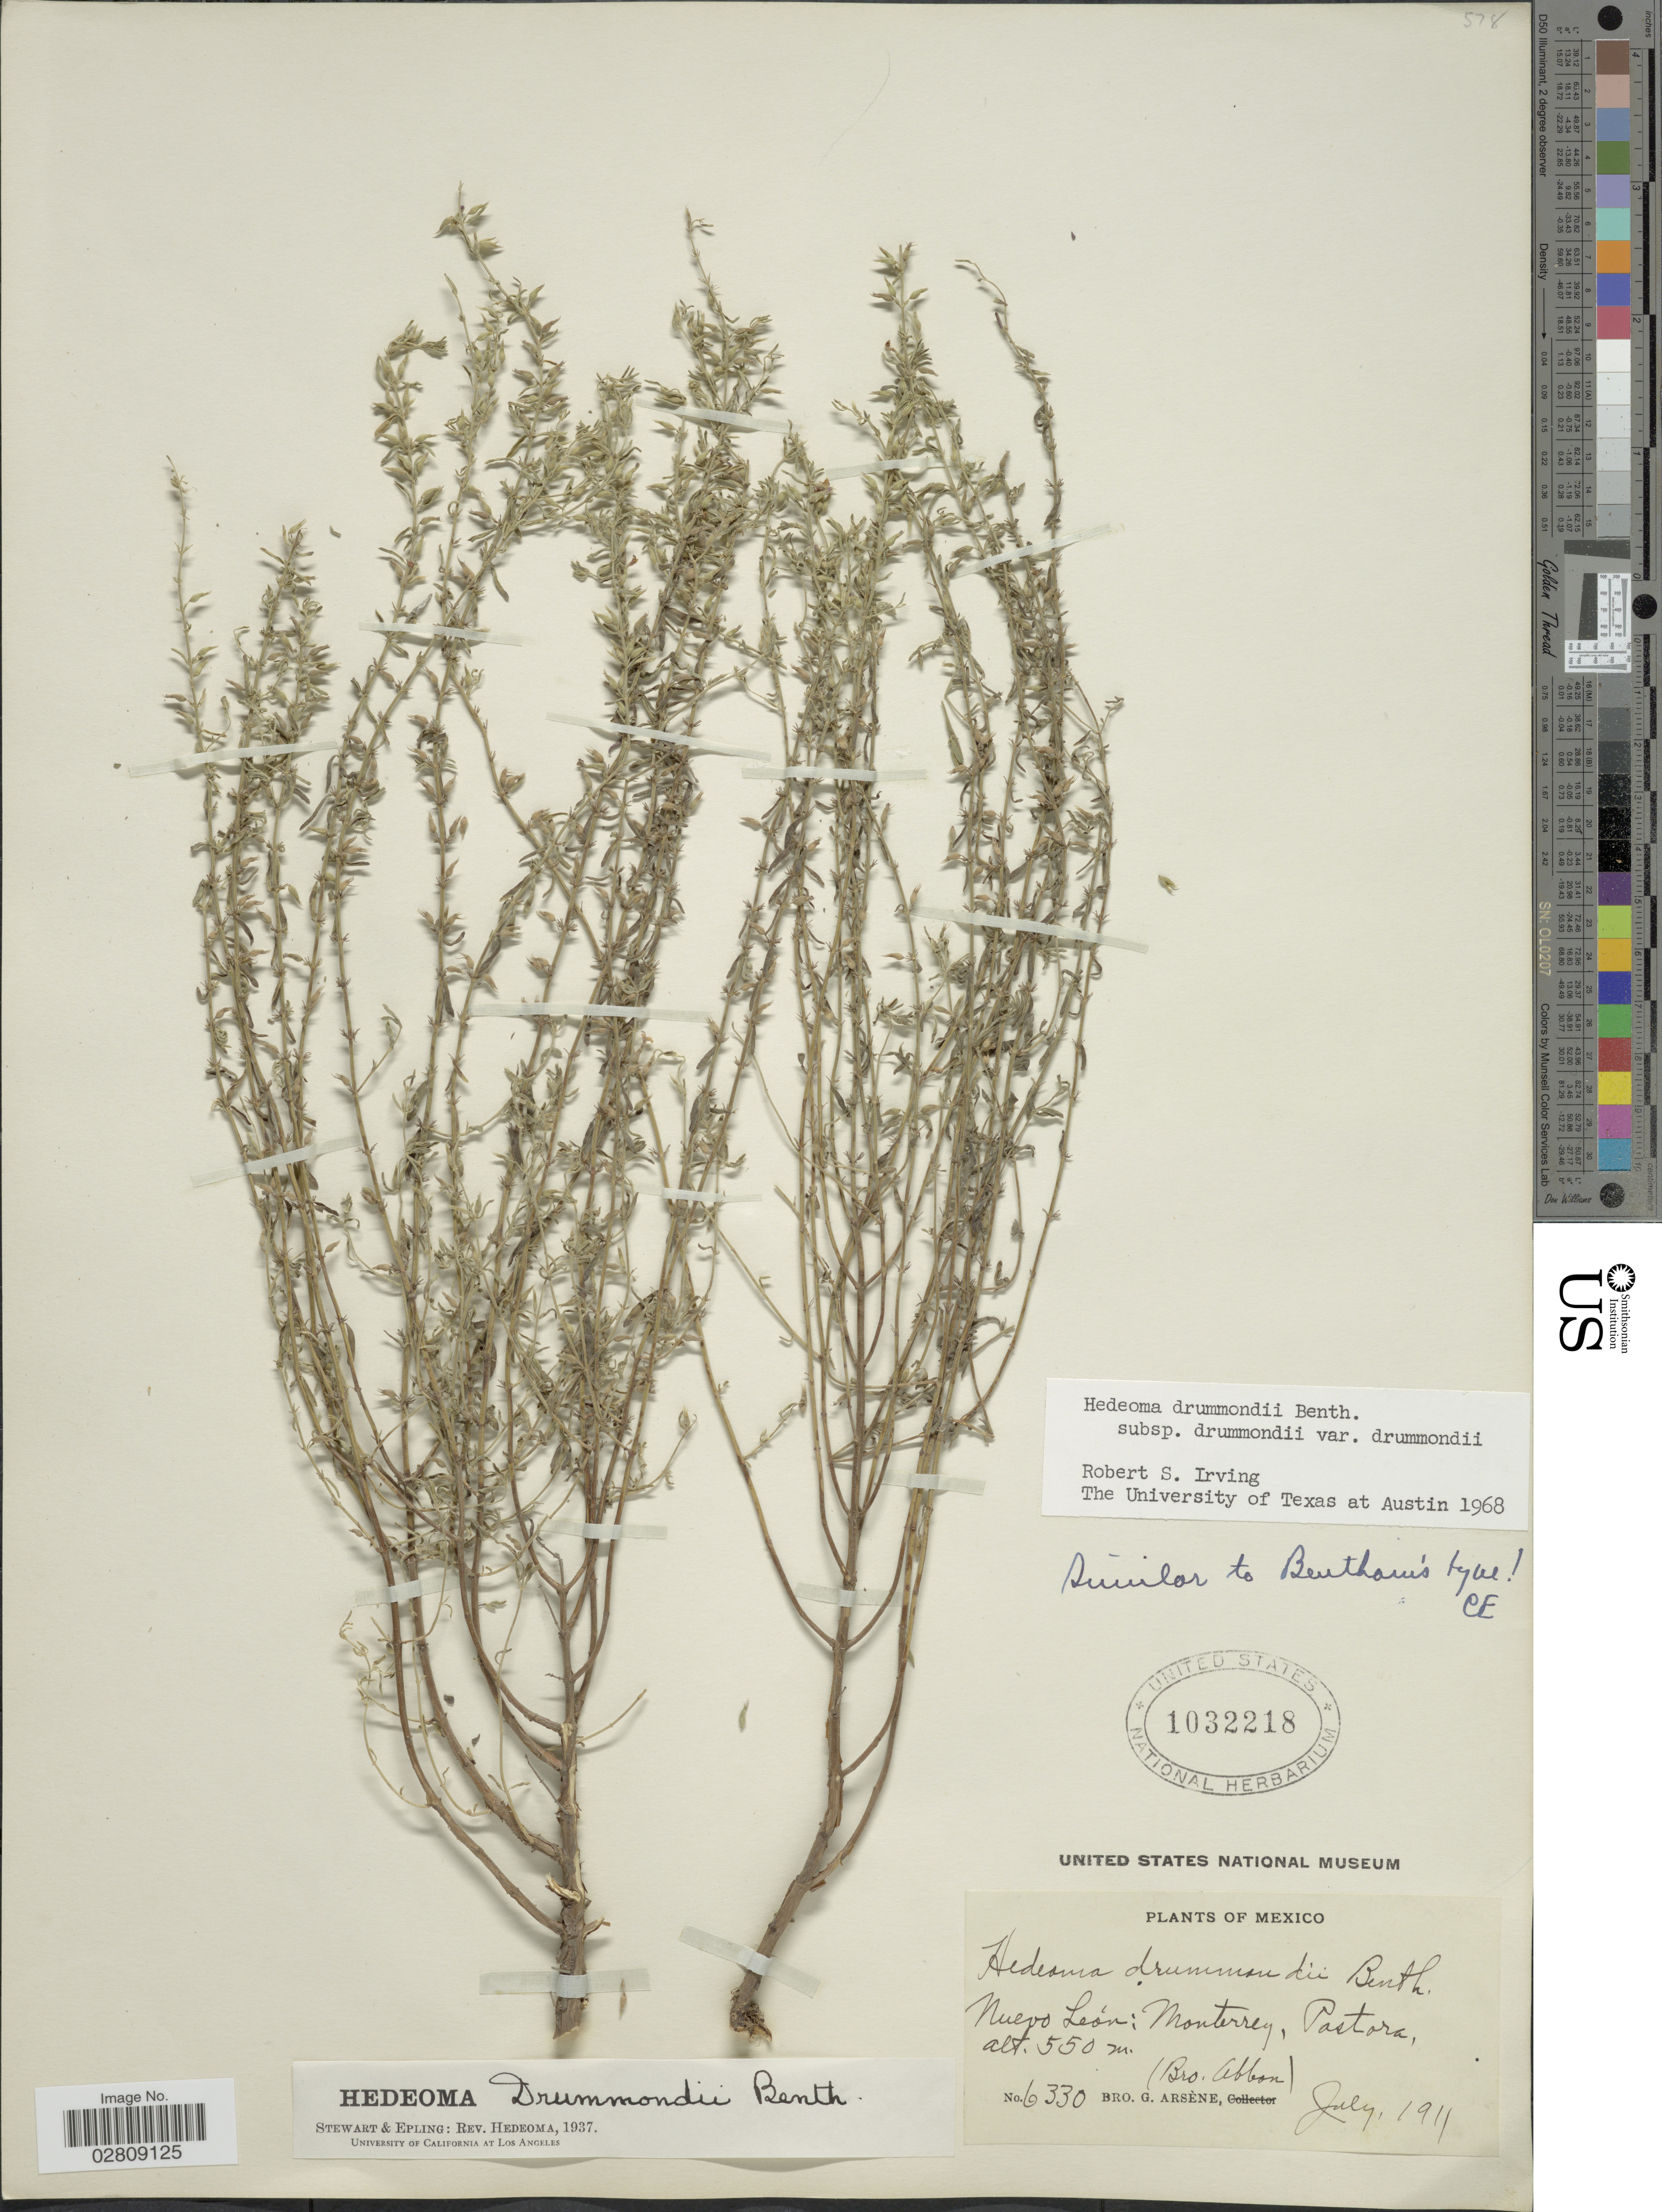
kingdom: Plantae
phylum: Tracheophyta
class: Magnoliopsida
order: Lamiales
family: Lamiaceae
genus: Hedeoma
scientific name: Hedeoma drummondii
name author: Benth.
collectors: Bro. G. Arsène & Bro. Abbon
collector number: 6330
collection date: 1911-07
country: Mexico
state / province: Nuevo León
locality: Monterrey, Pastora.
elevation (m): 550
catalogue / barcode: US 1032218